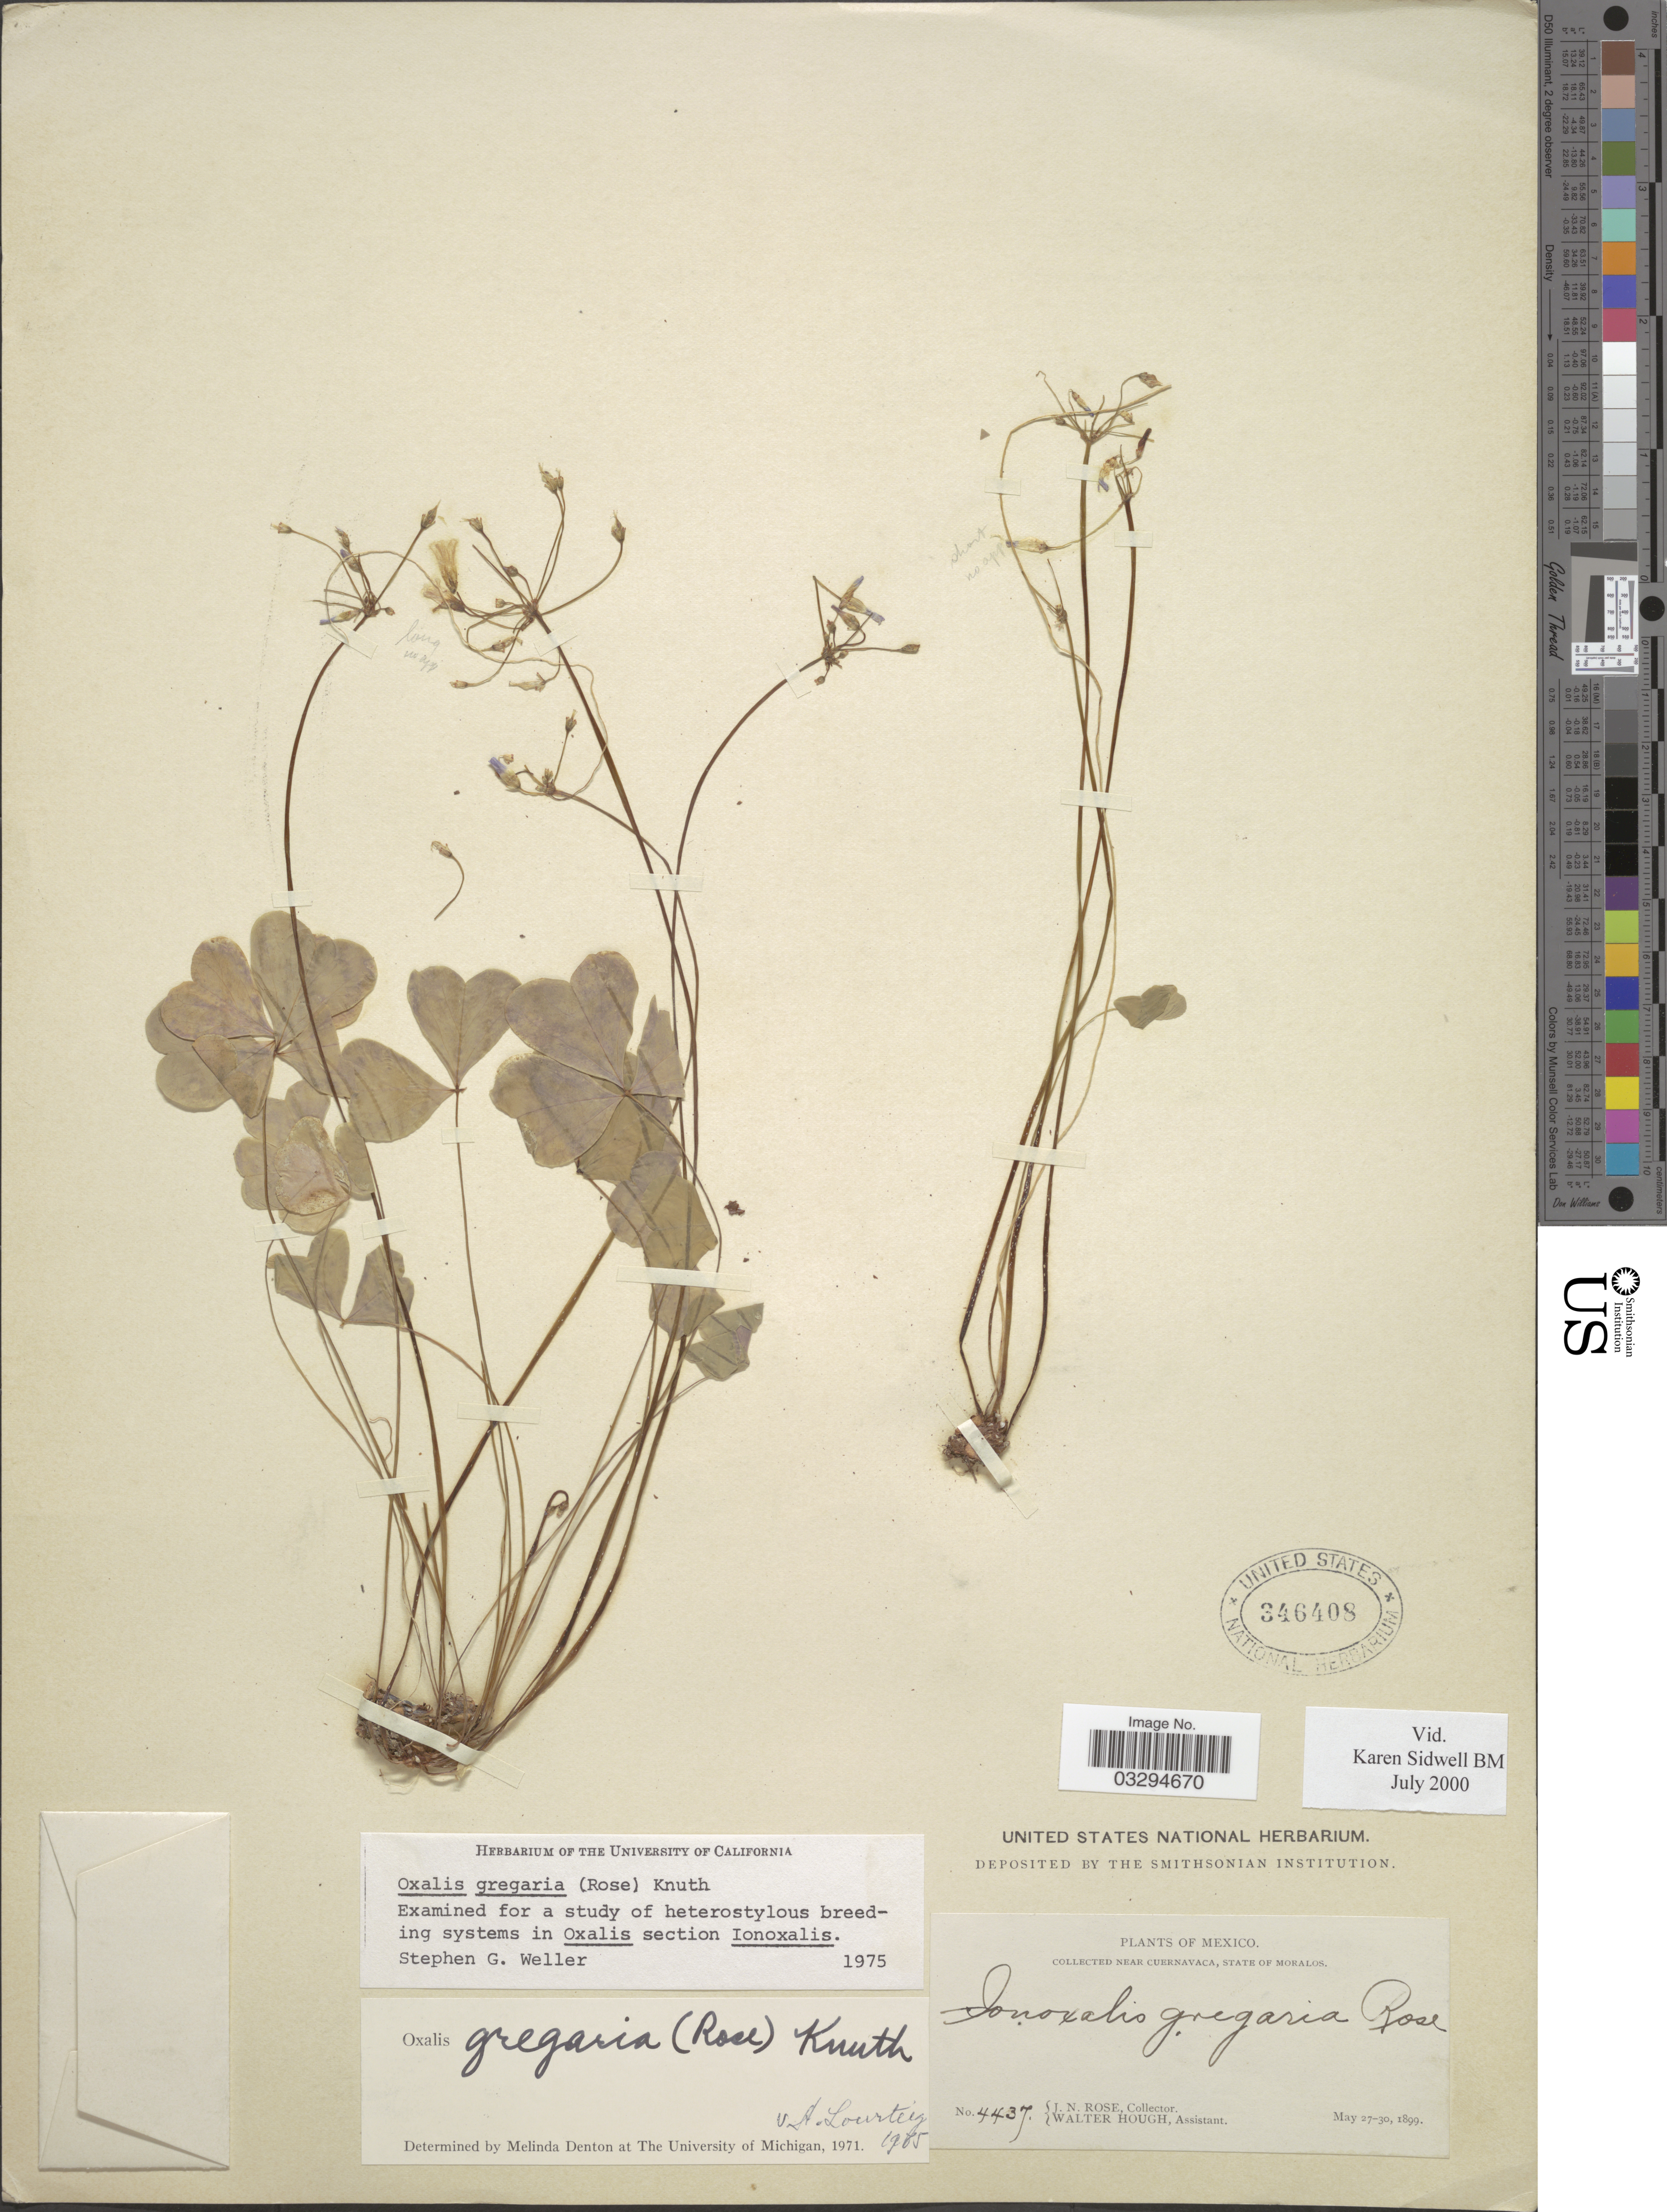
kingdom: Plantae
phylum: Tracheophyta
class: Magnoliopsida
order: Oxalidales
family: Oxalidaceae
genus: Oxalis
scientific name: Oxalis gregaria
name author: (Rose) R. Knuth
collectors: J. N. Rose & W. Hough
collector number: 4437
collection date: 1899-05-27/1899-05-30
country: Mexico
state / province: Morelos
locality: Near Cuernavaca, State of Morales.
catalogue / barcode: US 346408